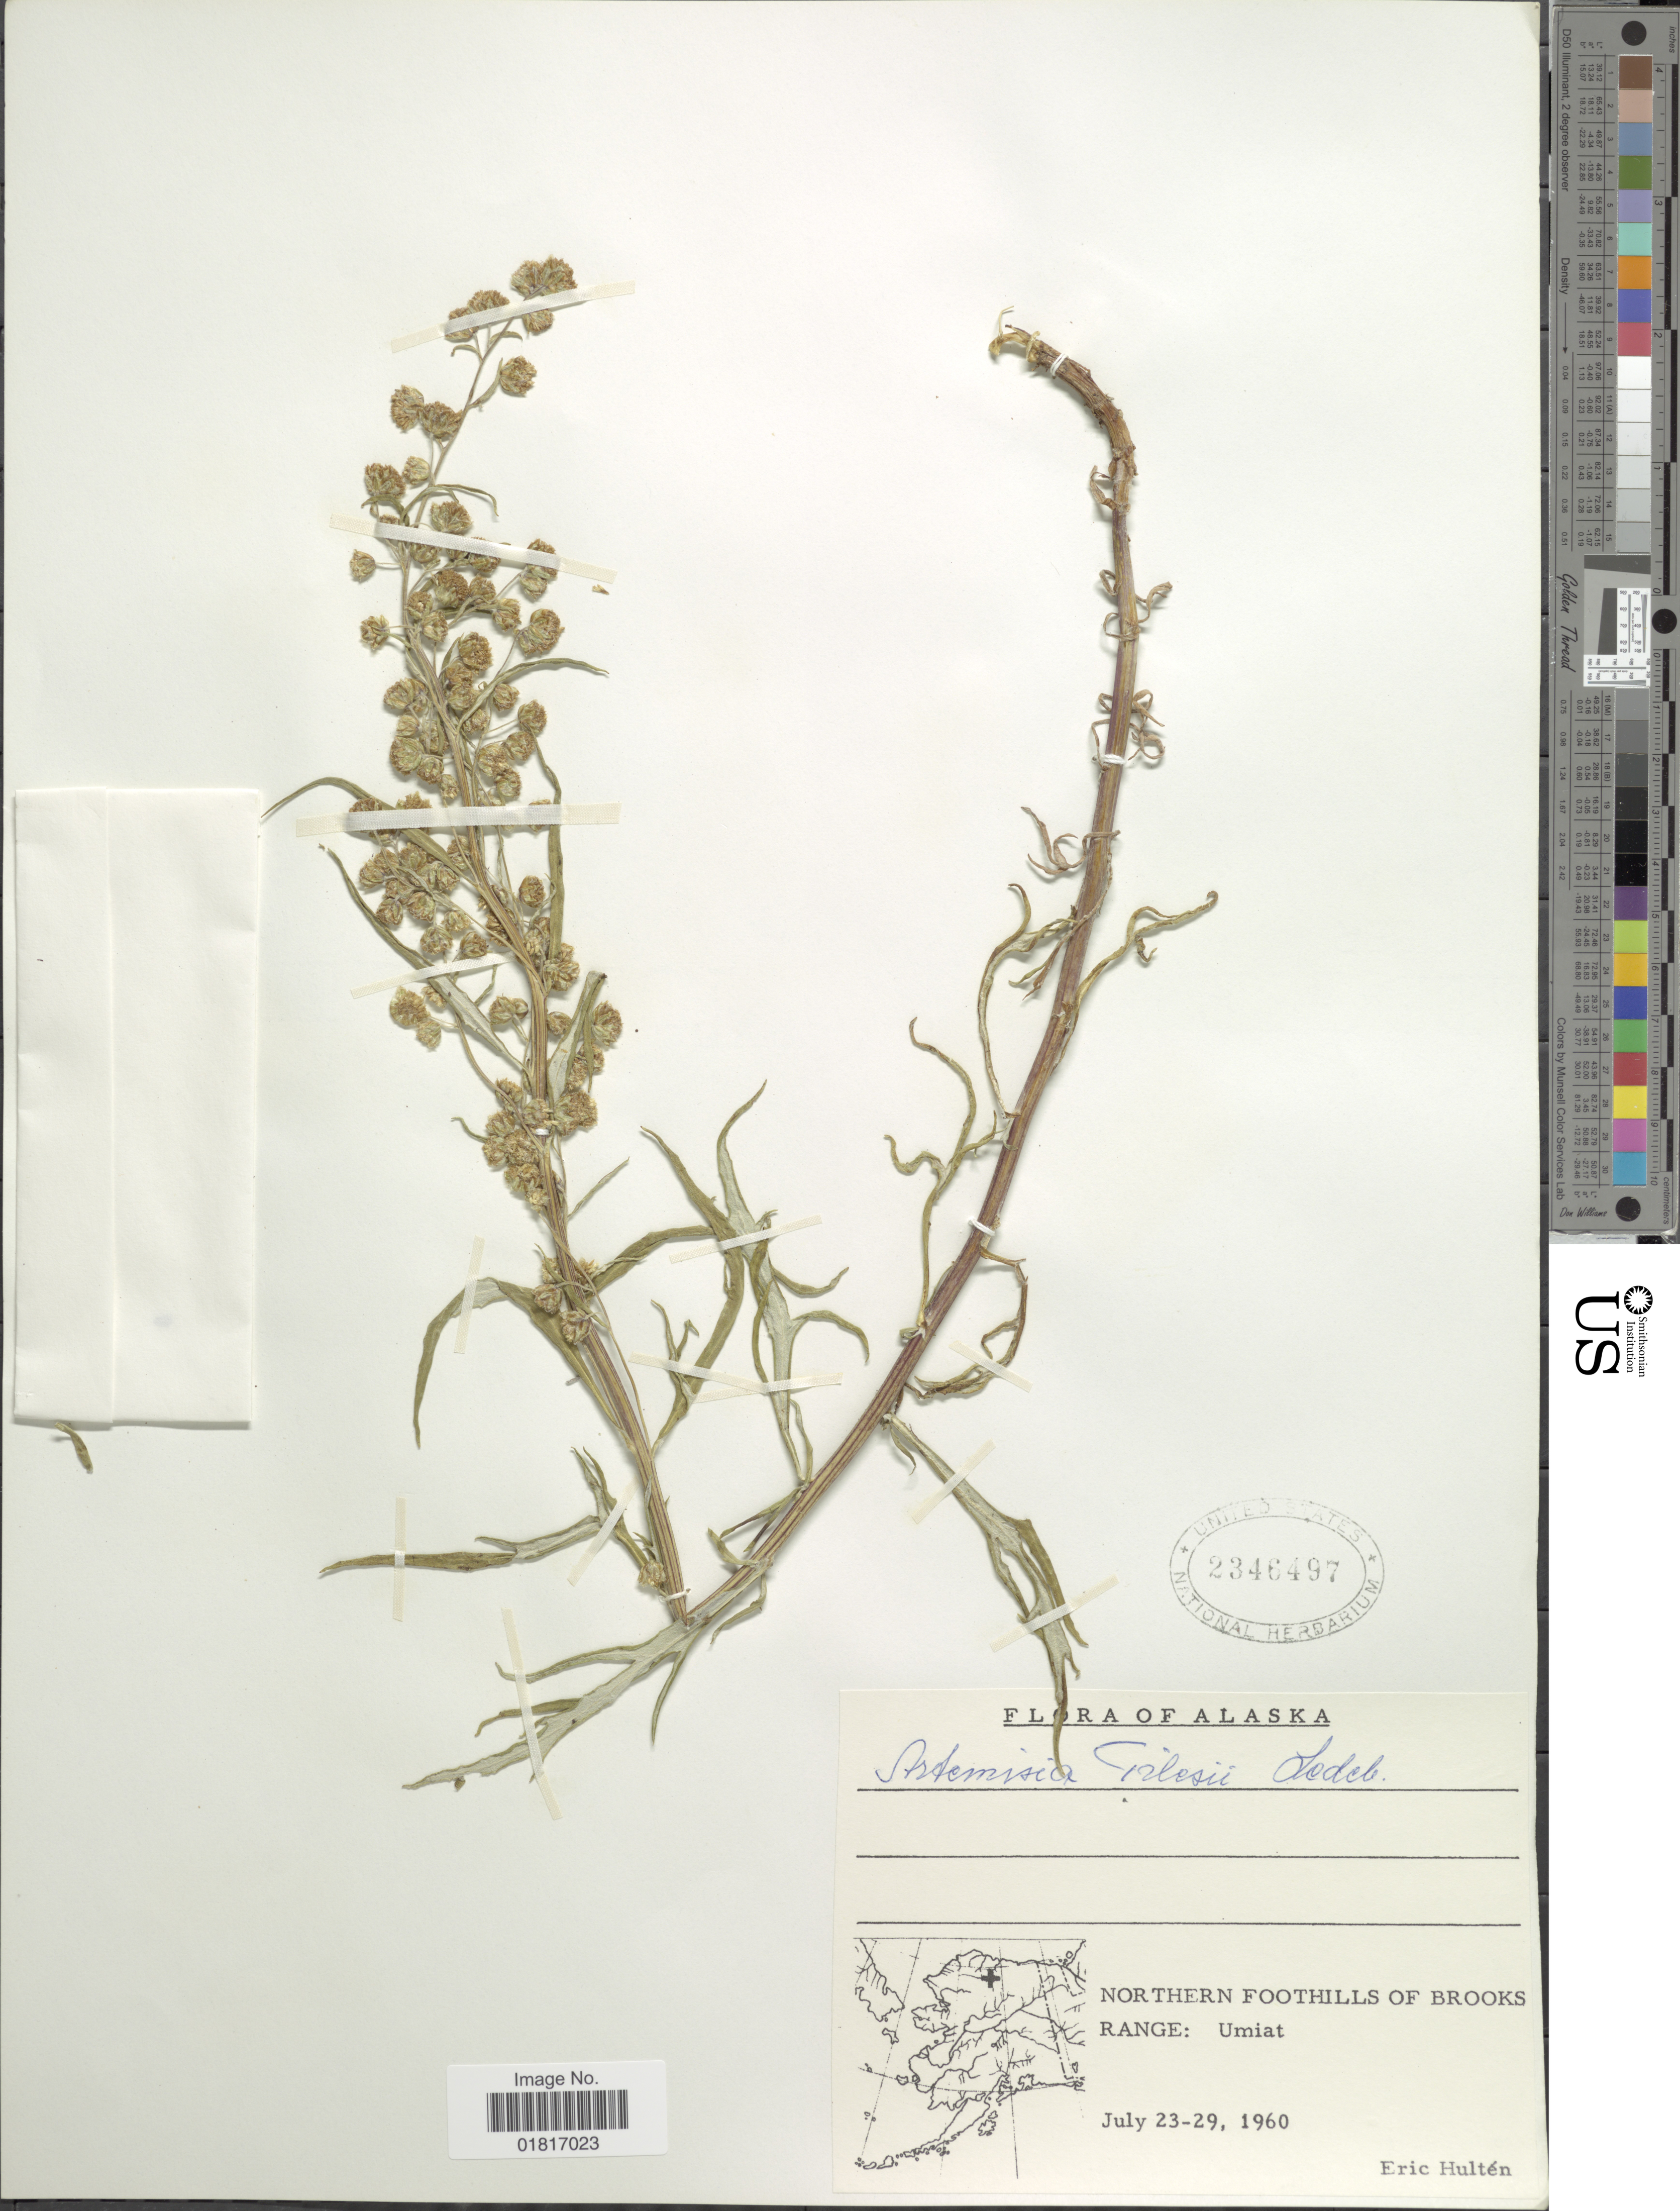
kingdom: Plantae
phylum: Tracheophyta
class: Magnoliopsida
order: Asterales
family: Asteraceae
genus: Artemisia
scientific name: Artemisia tilesii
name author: Ledeb.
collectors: E. G. Hultén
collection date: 1960-07-23/1960-07-29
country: United States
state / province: Alaska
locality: Northern Foothills of Brooks Range: Umiat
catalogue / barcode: US 2346497